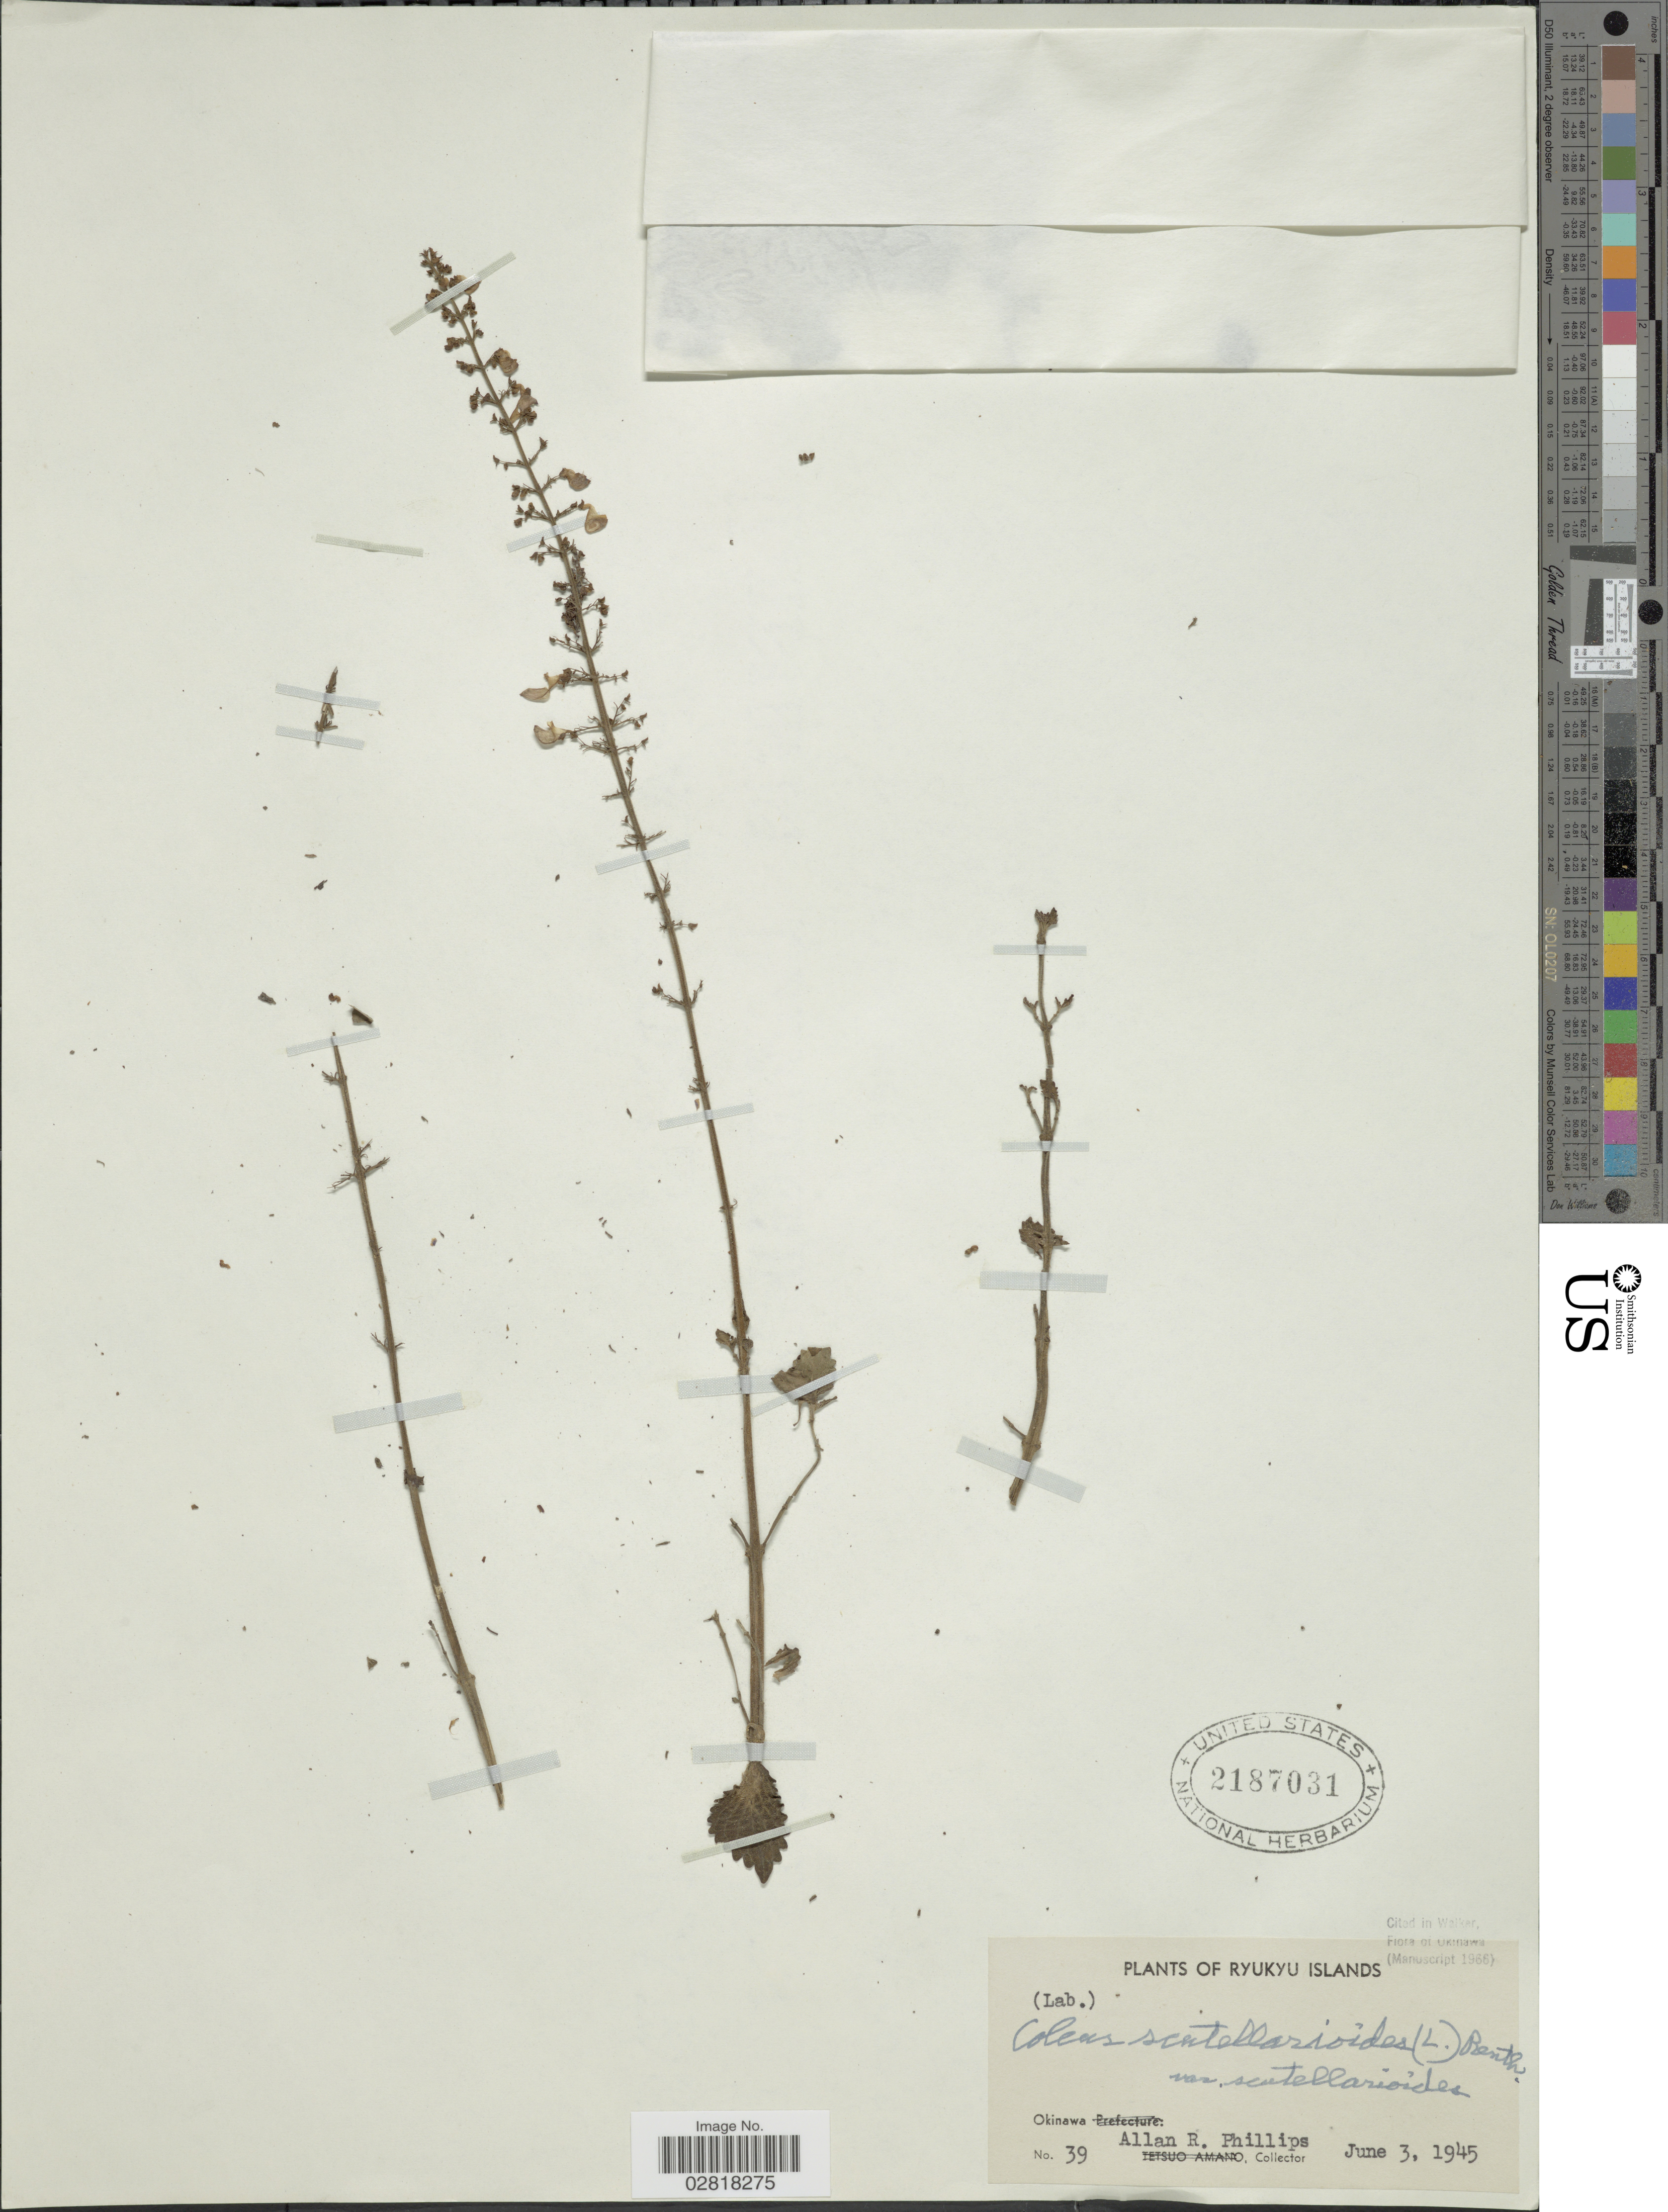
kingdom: Plantae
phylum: Tracheophyta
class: Magnoliopsida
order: Lamiales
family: Lamiaceae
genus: Plectranthus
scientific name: Plectranthus scutellarioides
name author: (L.) R. Br.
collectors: A. R. Phillips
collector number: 39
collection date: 1945-06-03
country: Japan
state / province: Okinawa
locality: Ryukyu Islands.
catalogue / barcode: US 2187031